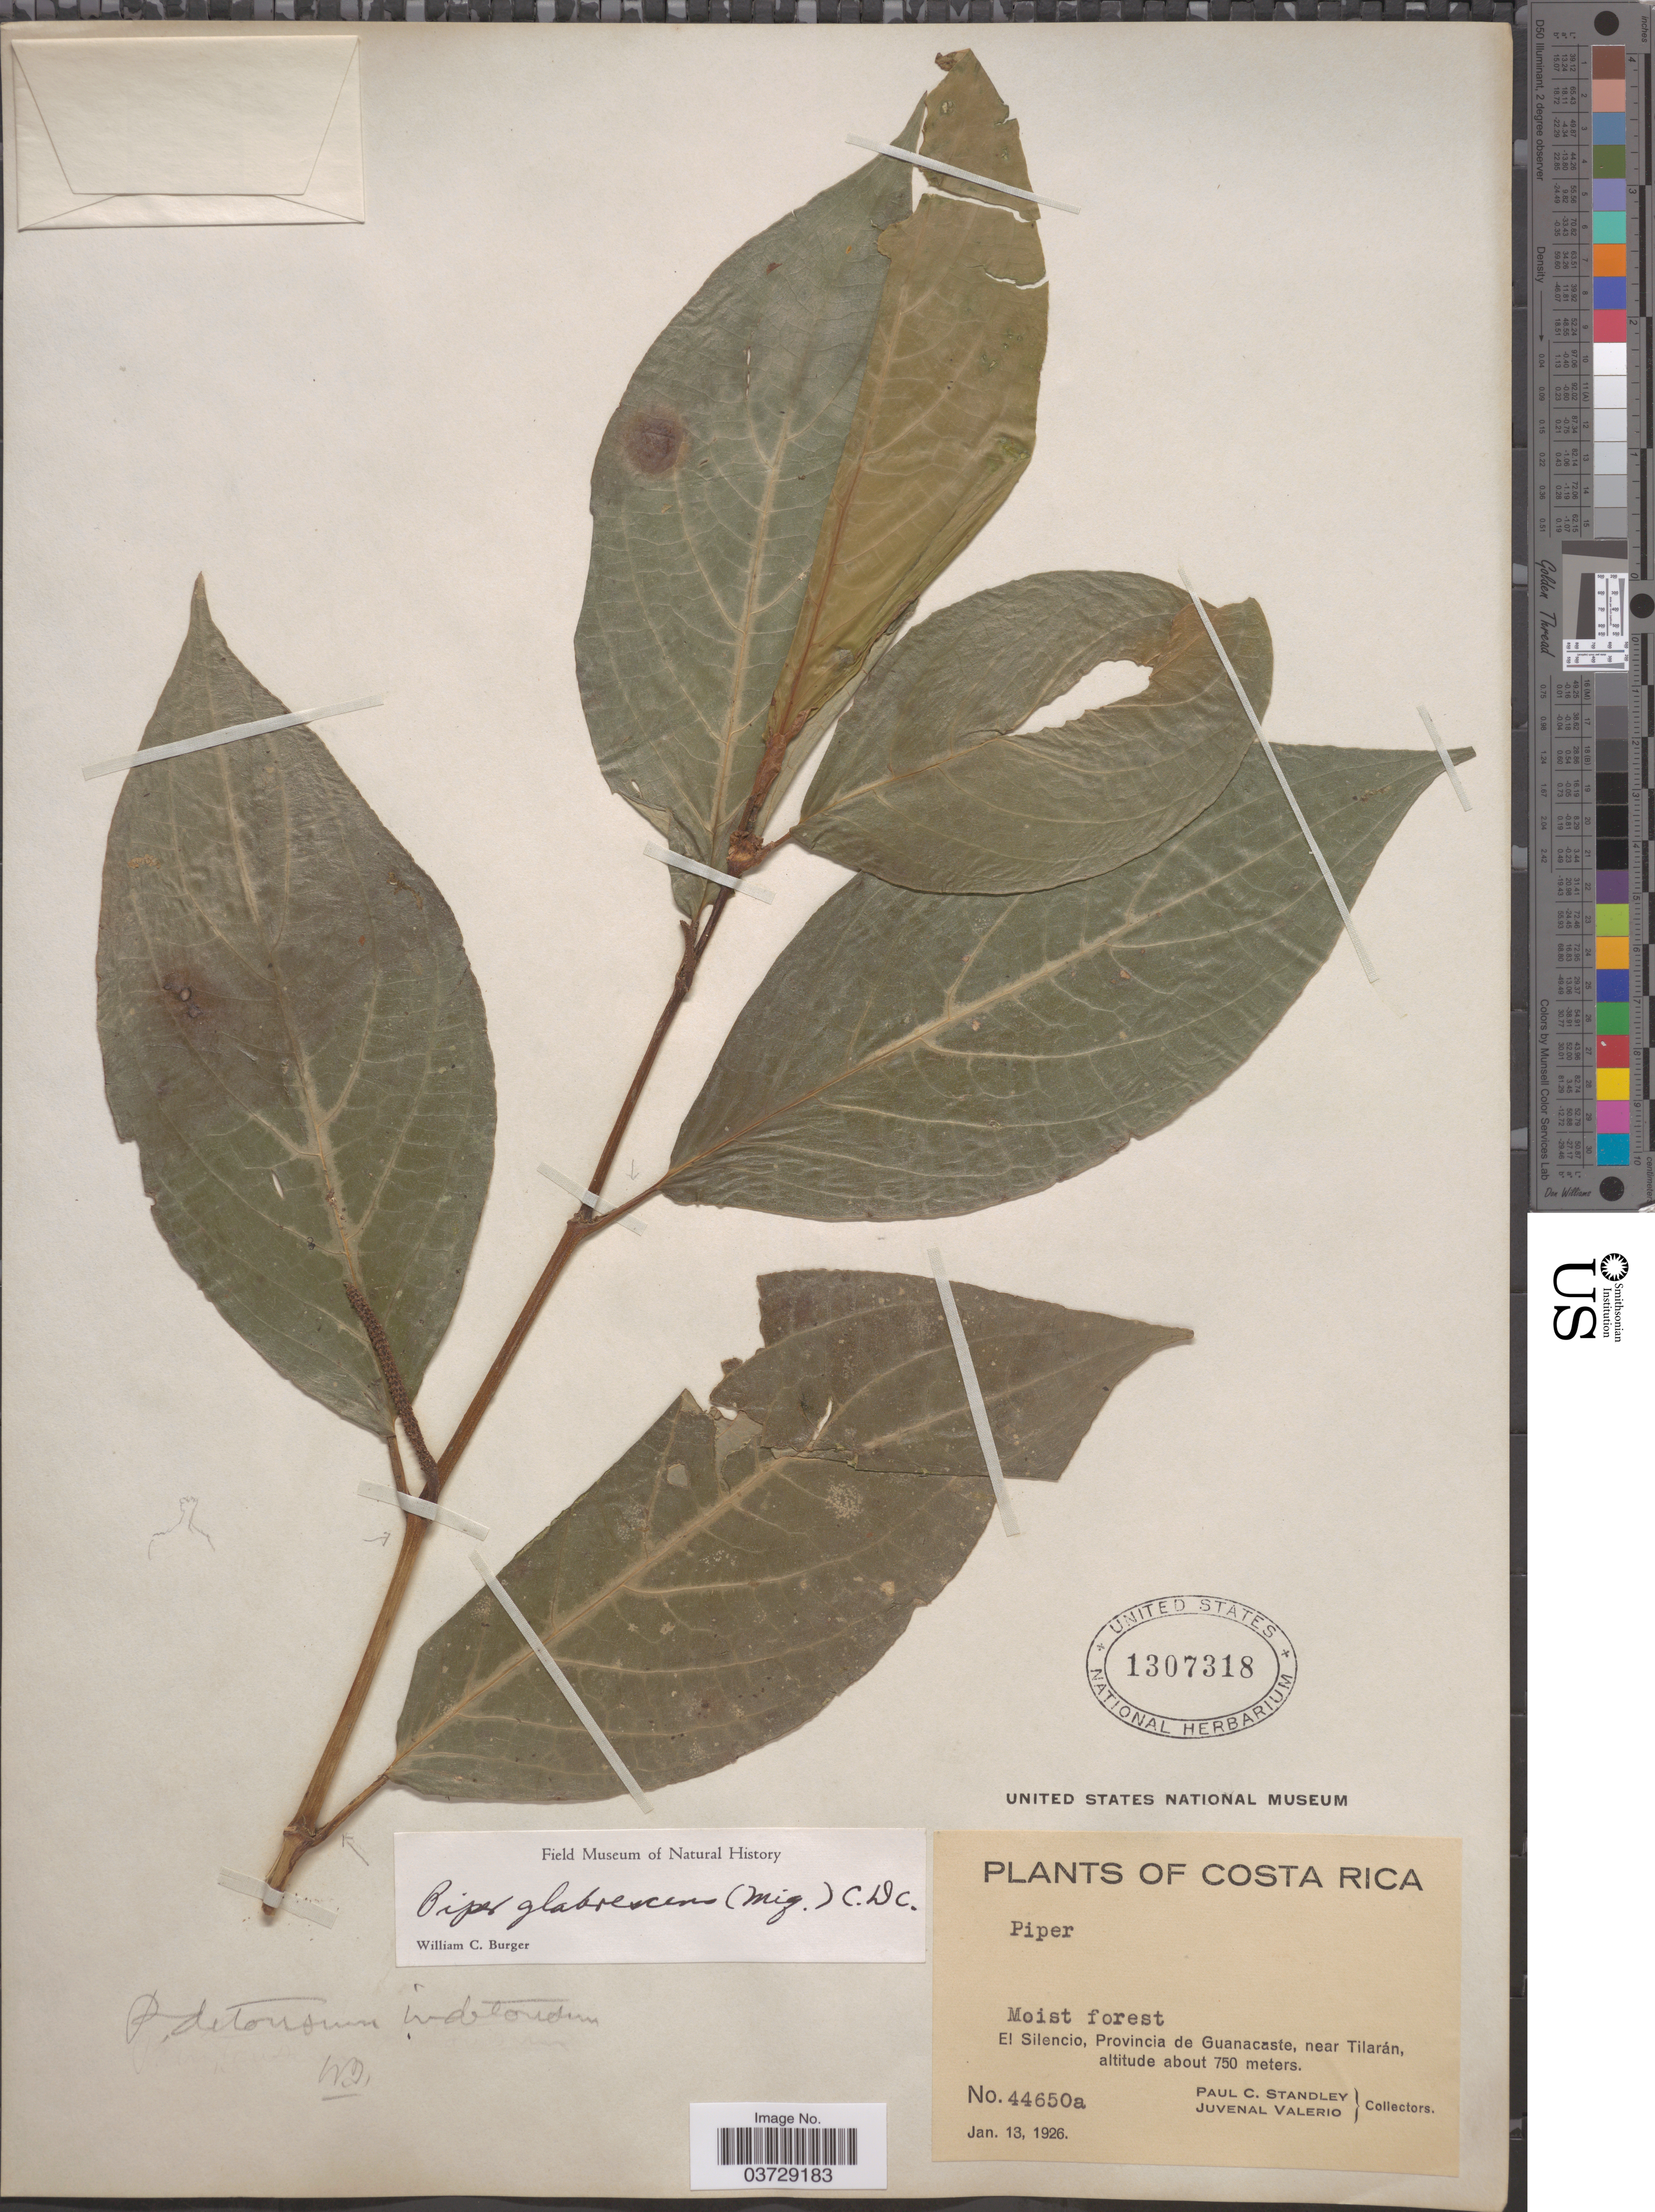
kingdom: Plantae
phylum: Tracheophyta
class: Magnoliopsida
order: Piperales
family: Piperaceae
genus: Piper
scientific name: Piper glabrescens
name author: (Miq.) C. DC.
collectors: P. C. Standley & J. Valerio R.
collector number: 44650a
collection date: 1926-01-13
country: Costa Rica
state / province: Guanacaste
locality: El Silencio, near Tilarán.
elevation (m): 750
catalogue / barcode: US 1307318